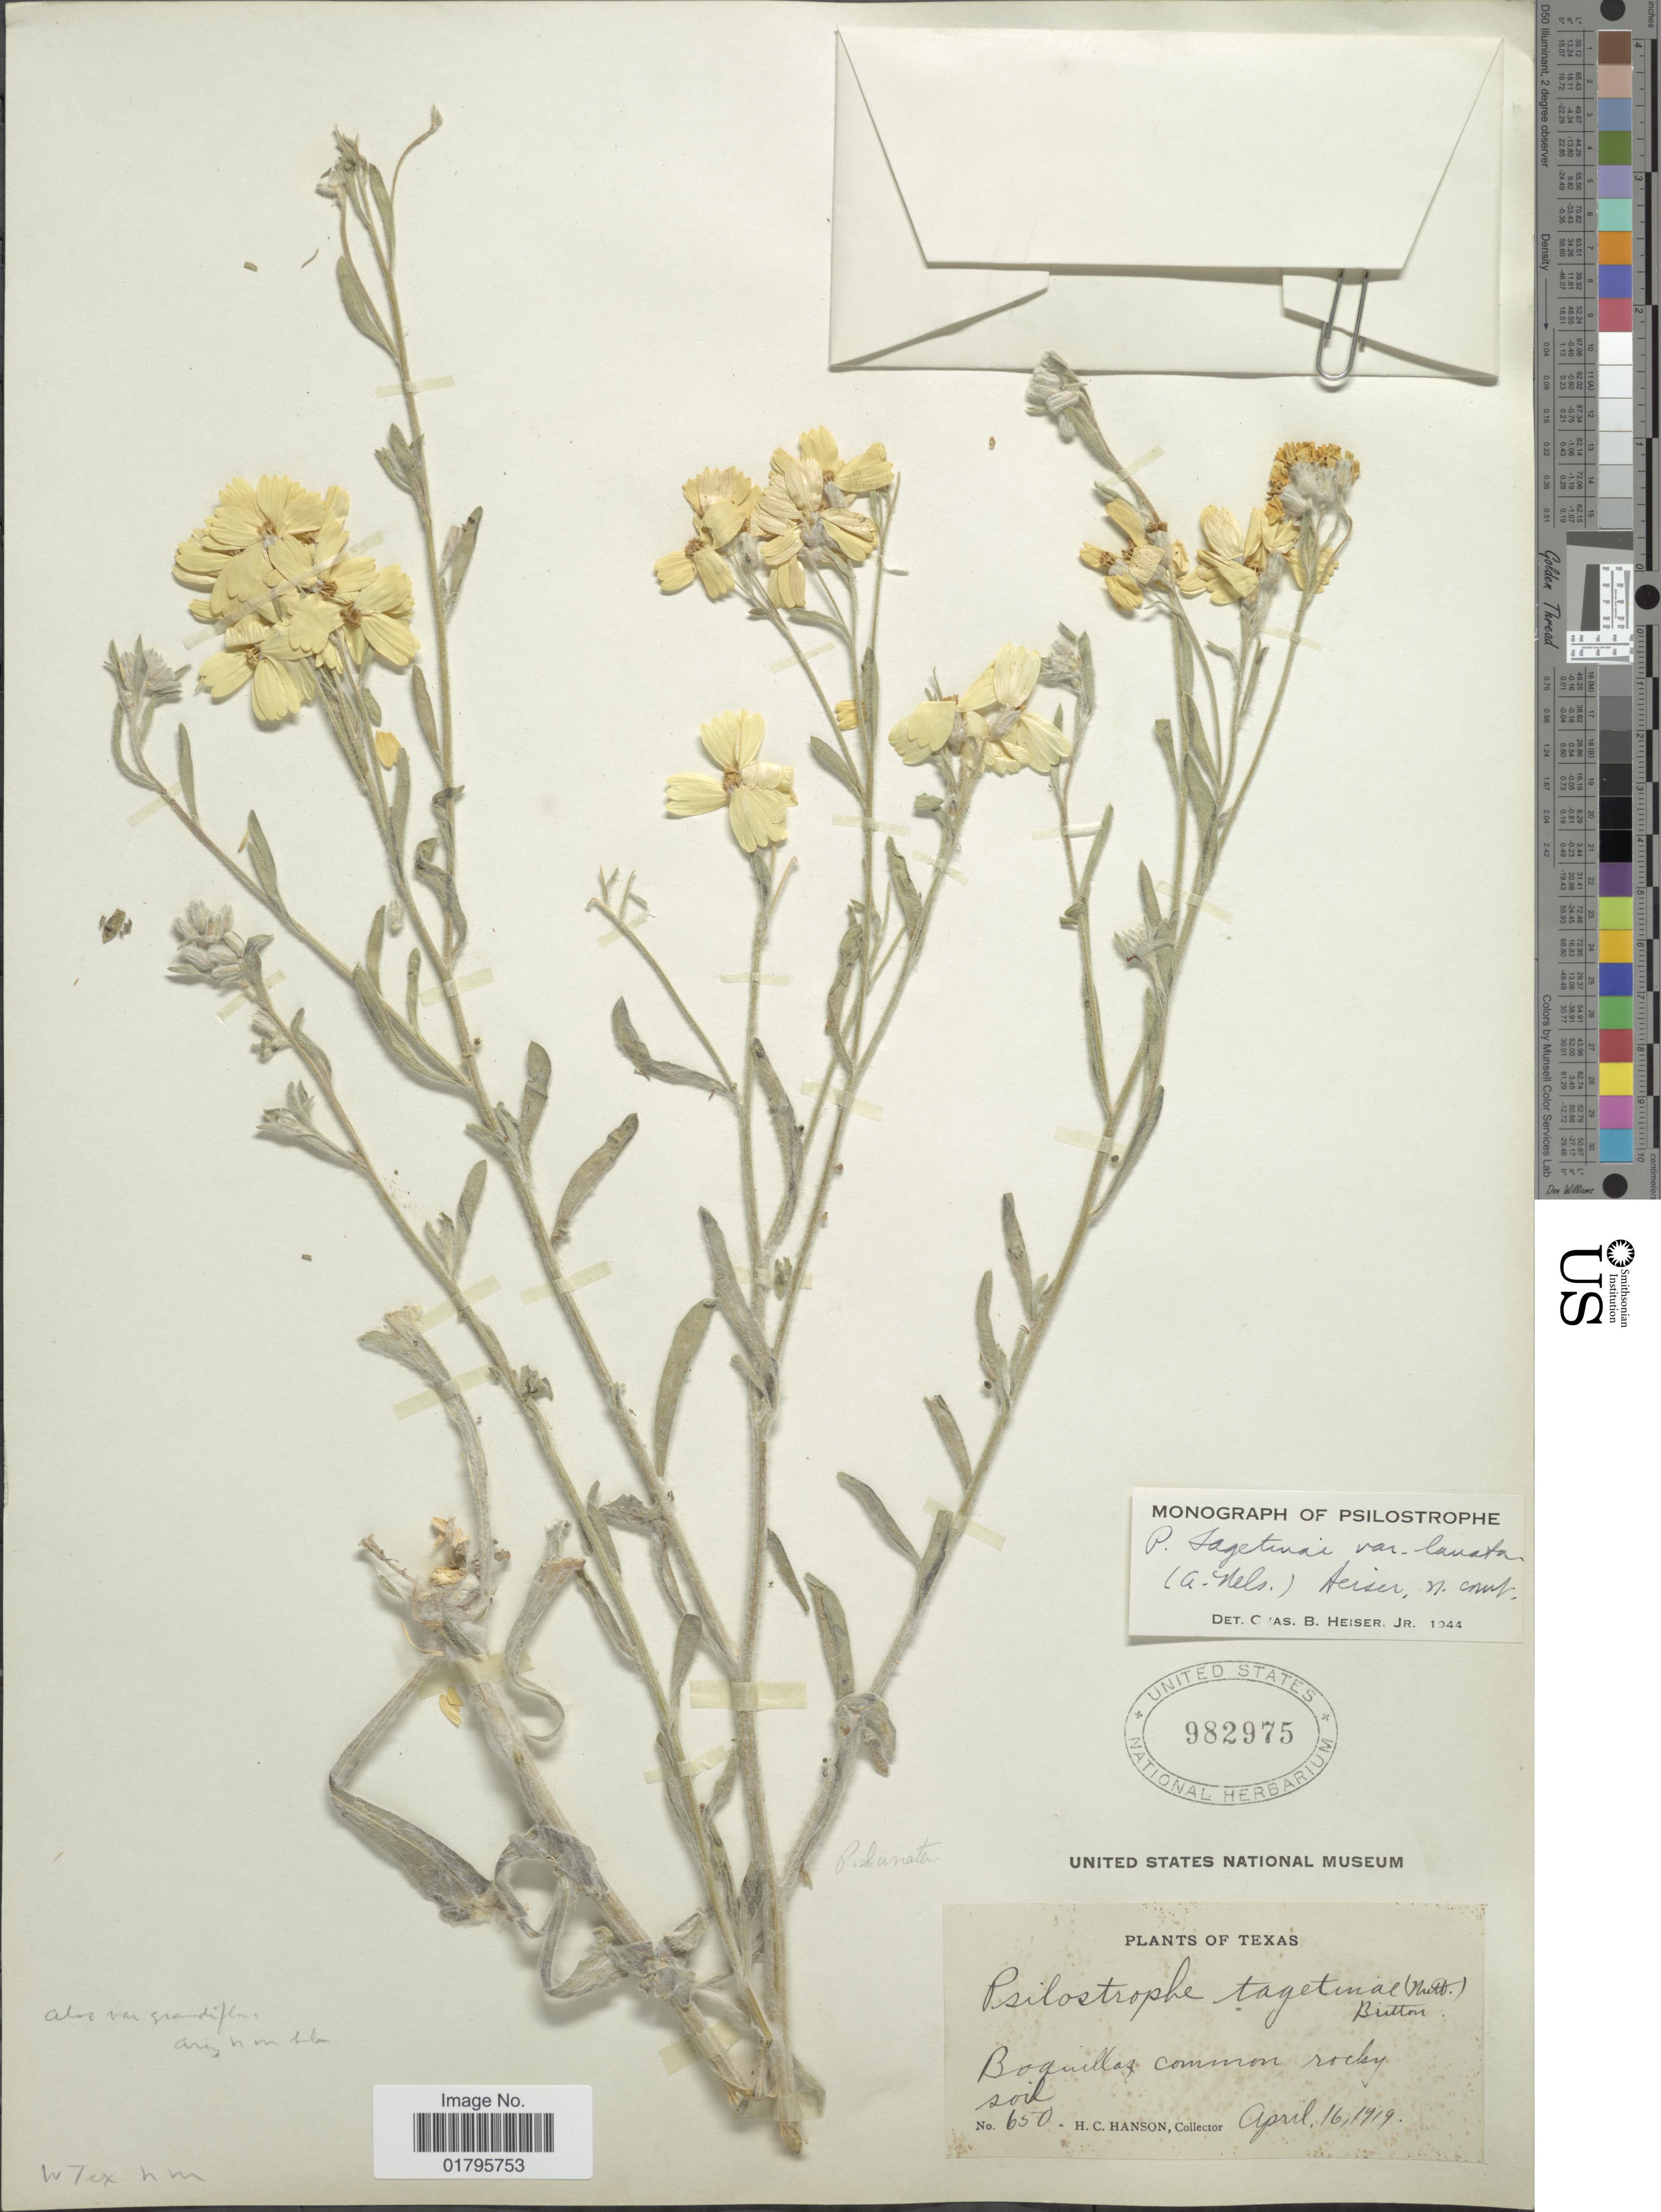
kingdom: Plantae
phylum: Tracheophyta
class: Magnoliopsida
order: Asterales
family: Asteraceae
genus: Psilostrophe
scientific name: Psilostrophe tagetina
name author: (Nutt.) Greene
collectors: H. Hanson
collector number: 650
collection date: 1919-04-16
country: United States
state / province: Texas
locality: Boquillas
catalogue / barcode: US 982975